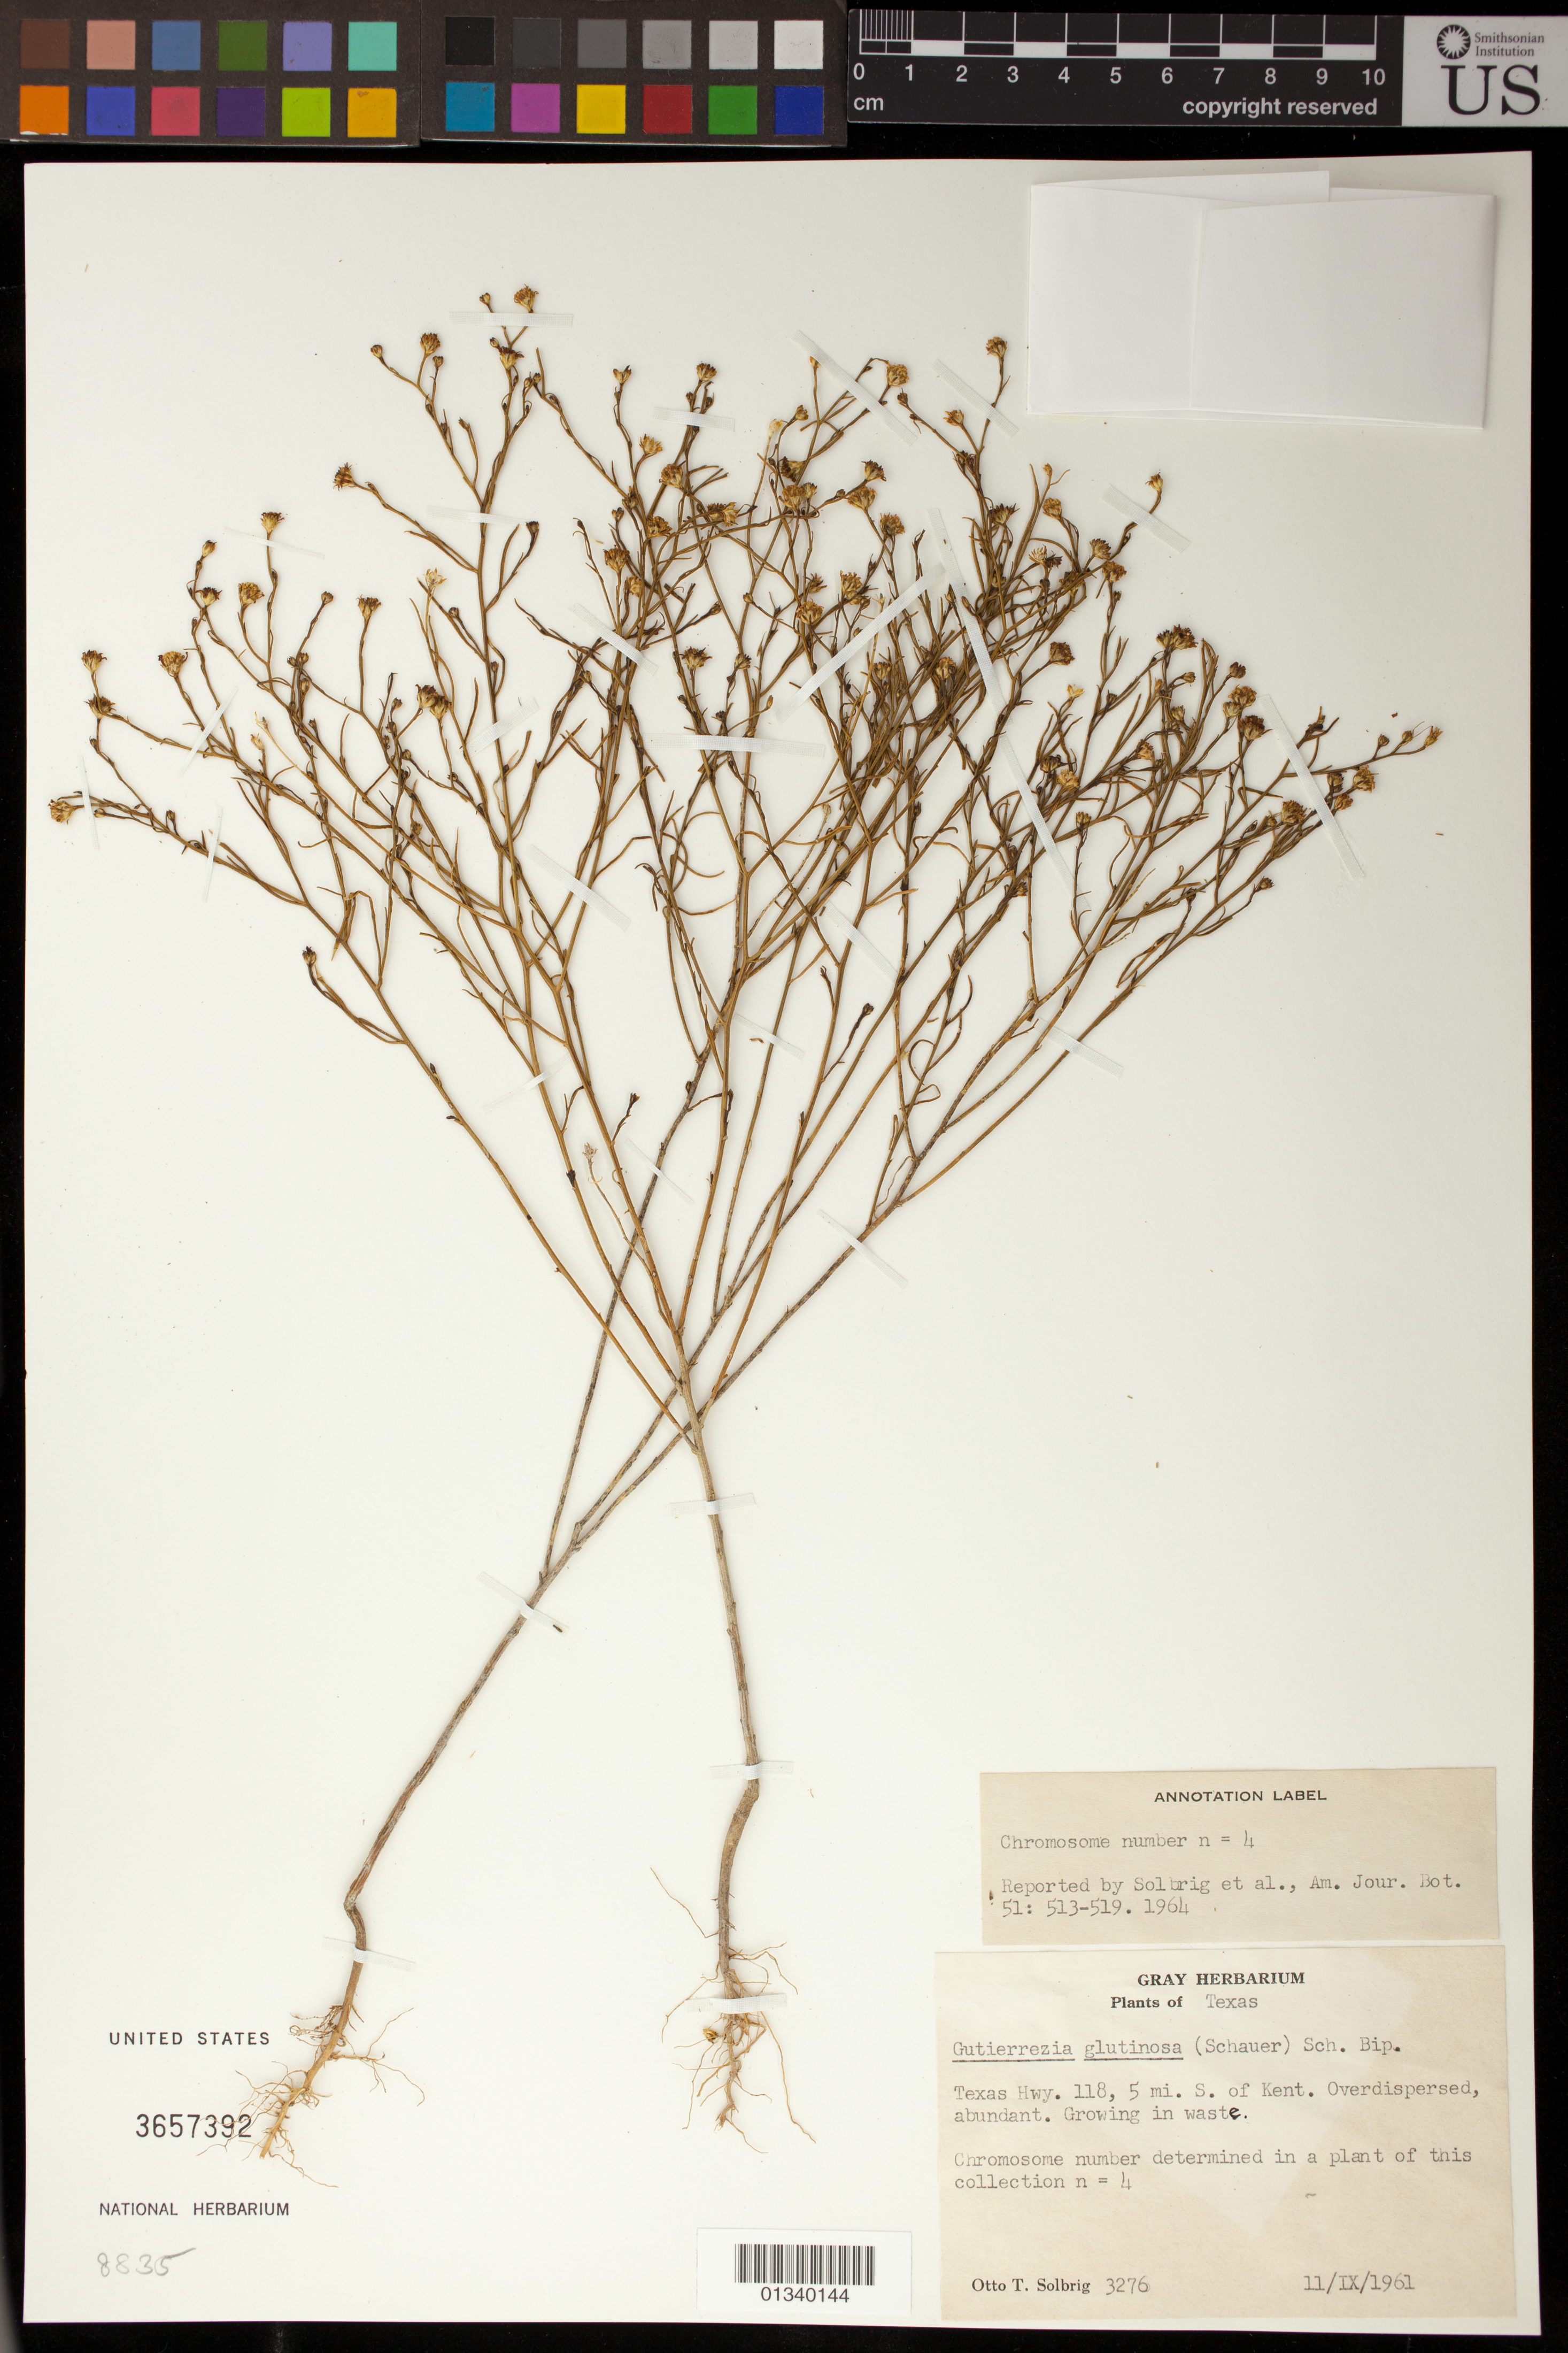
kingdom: Plantae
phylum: Tracheophyta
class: Magnoliopsida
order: Asterales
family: Asteraceae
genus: Gutierrezia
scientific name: Gutierrezia glutinosa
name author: (S. Schauer) Sch. Bip.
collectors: O. T. Solbrig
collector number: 3276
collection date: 1961-09-11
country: United States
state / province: Texas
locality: Texas Hwy 118, 5 mi. S. of Kent.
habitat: Overdispersed, abundant. Growing in waste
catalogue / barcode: US 3657392